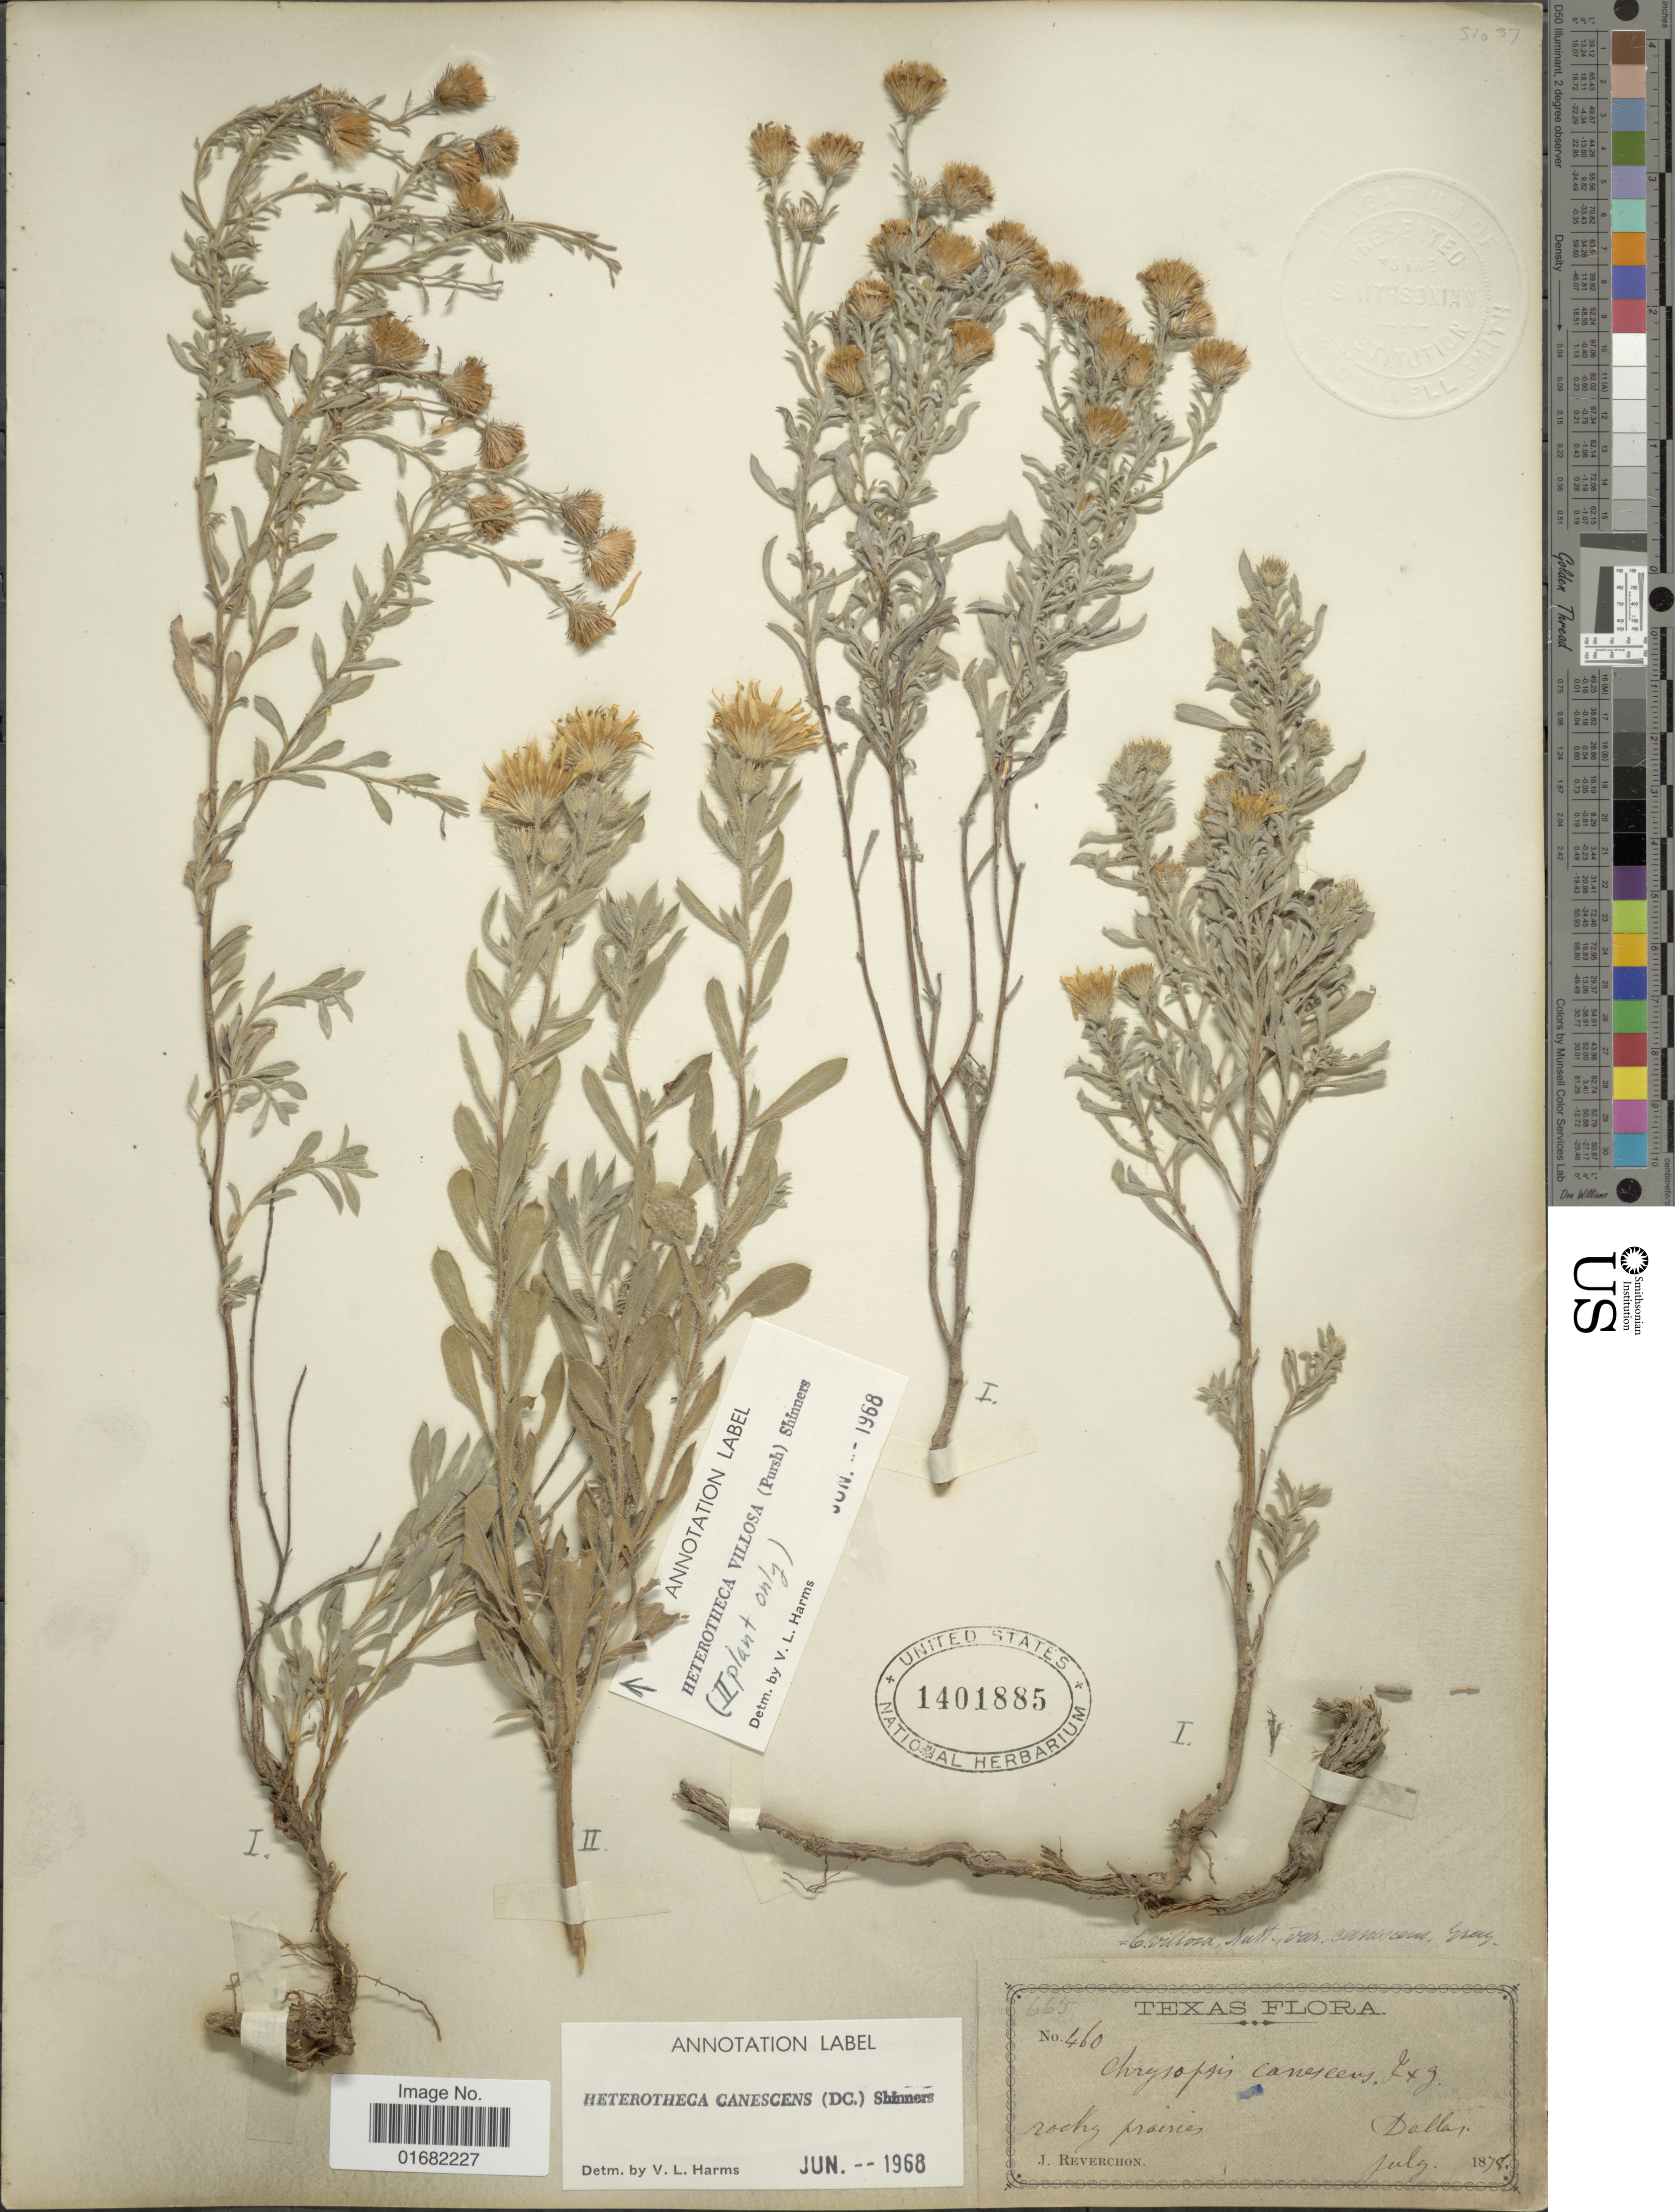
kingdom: Plantae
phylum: Tracheophyta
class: Magnoliopsida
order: Asterales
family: Asteraceae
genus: Heterotheca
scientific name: Heterotheca canescens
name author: (DC.) Shinners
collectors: J. Reverchon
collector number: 460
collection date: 1878-07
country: United States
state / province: Texas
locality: Dallas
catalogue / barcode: US 1401885